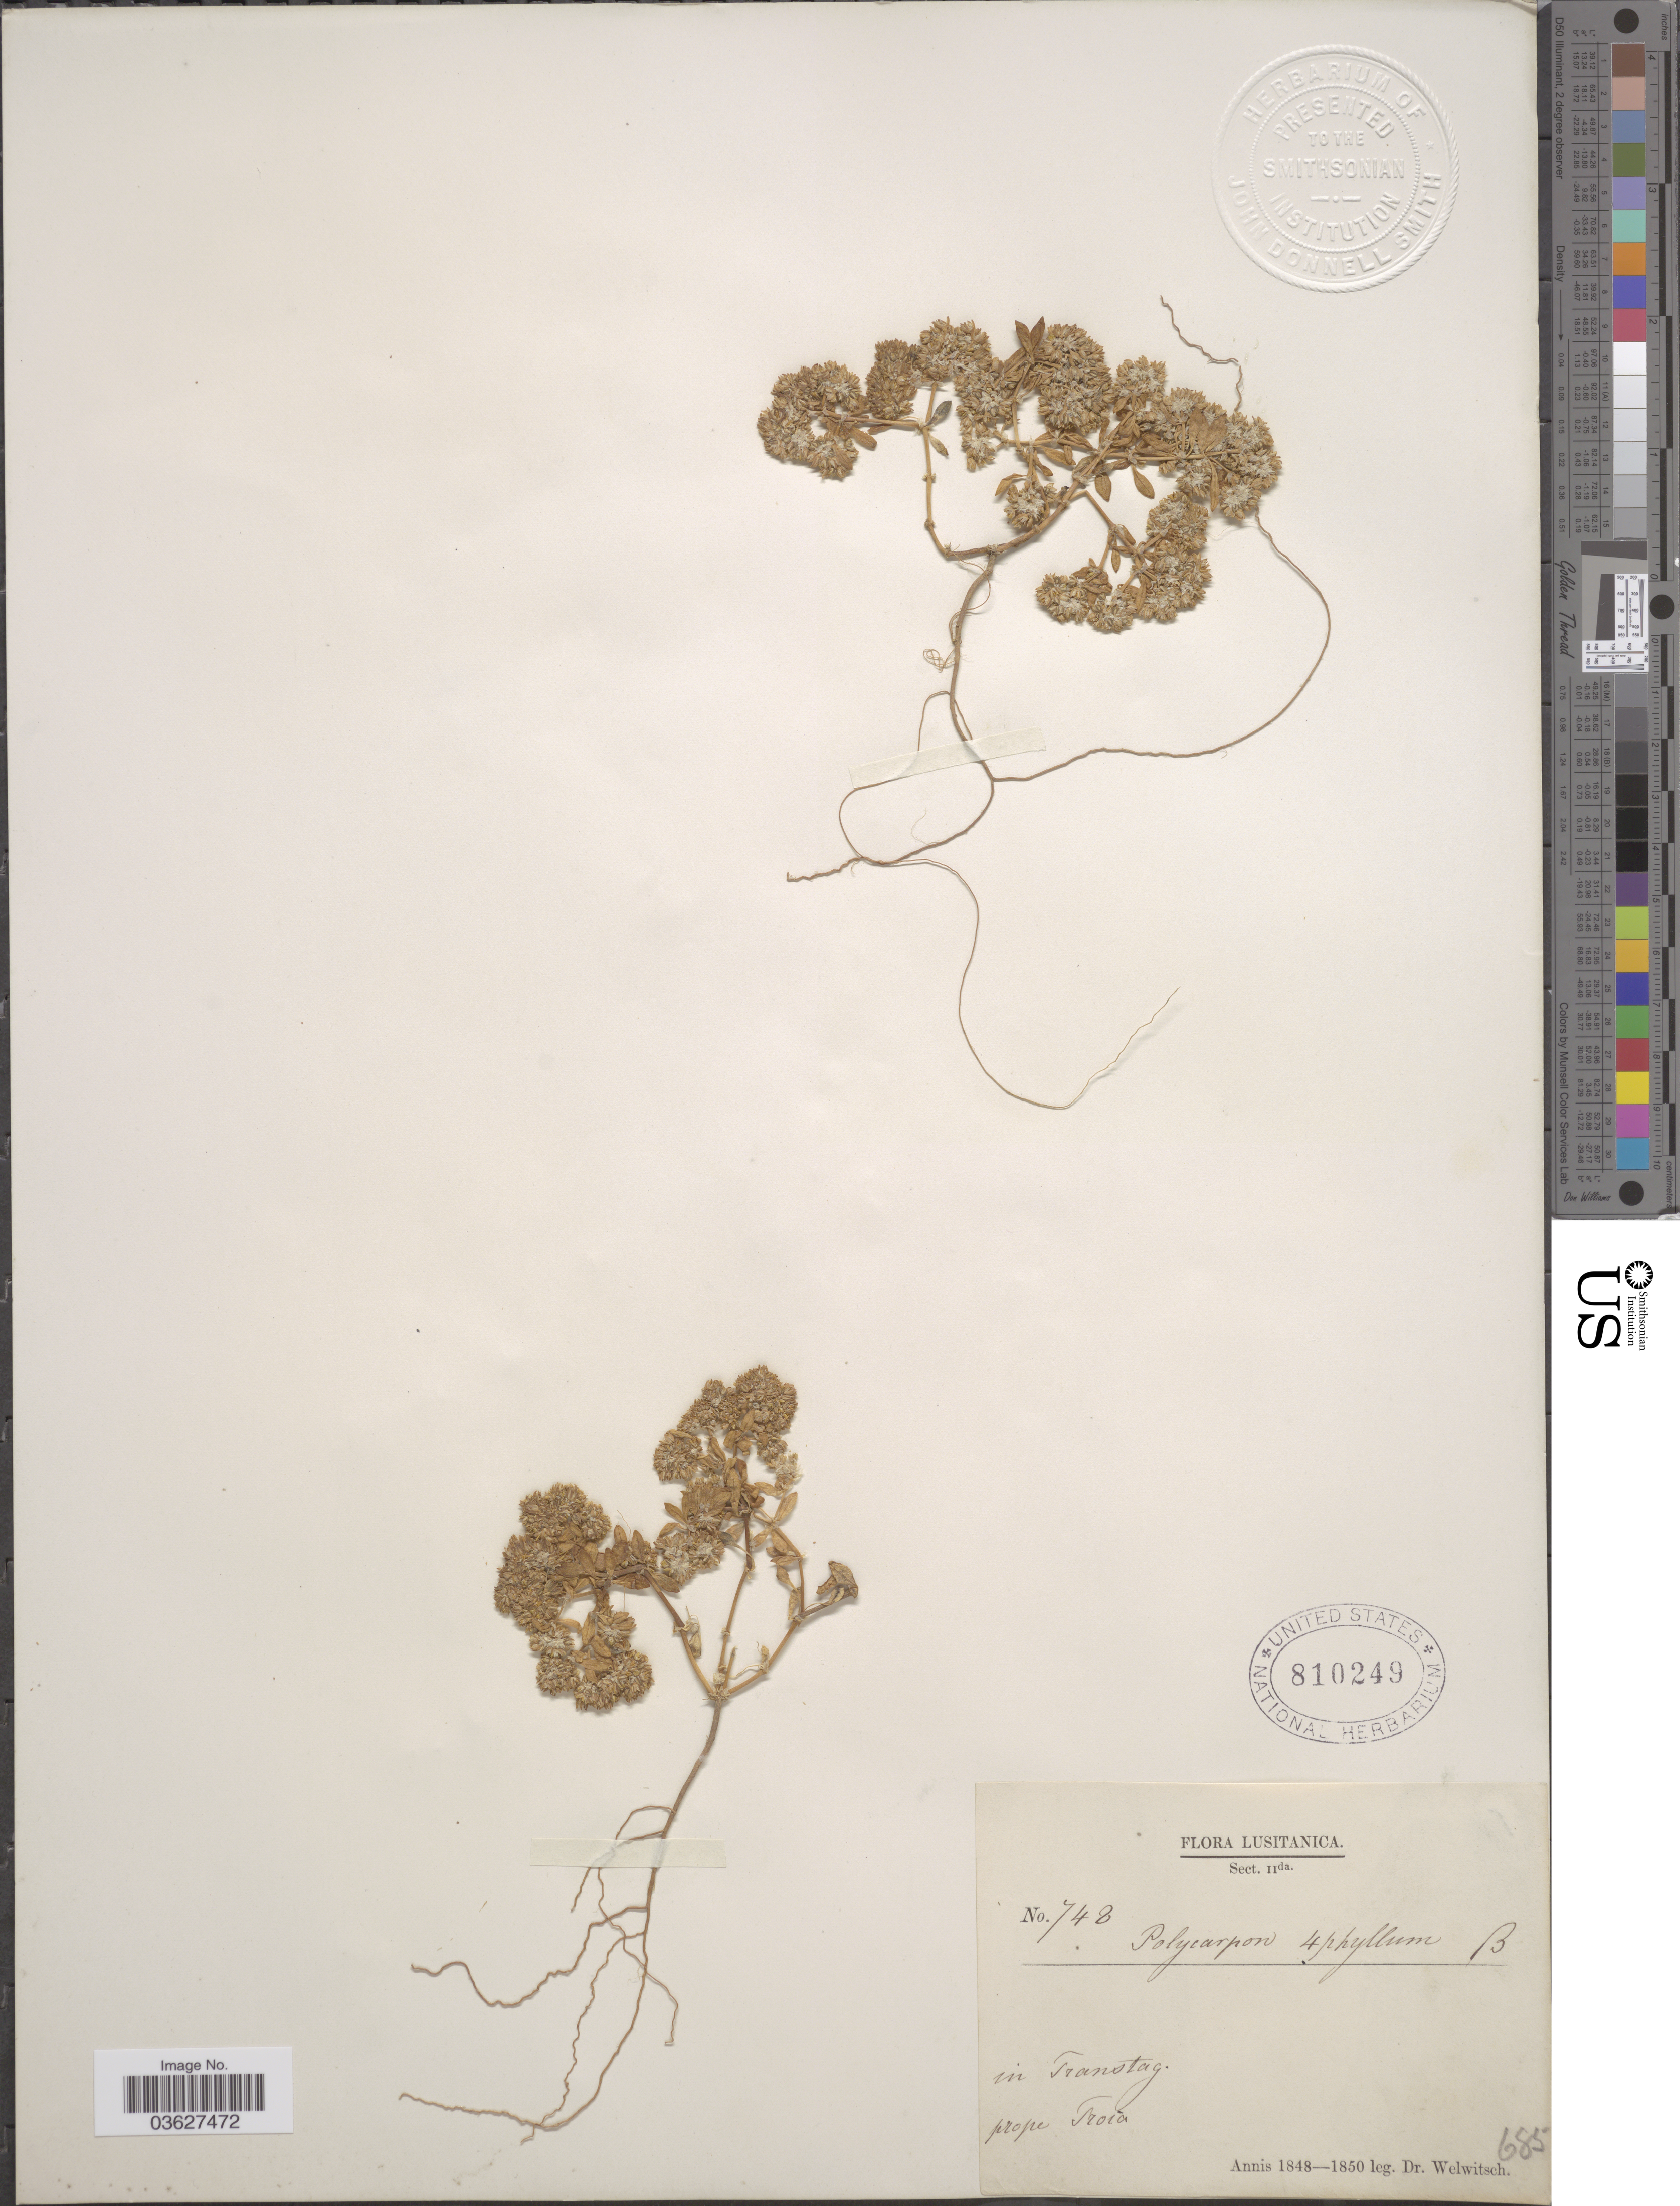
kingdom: Plantae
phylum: Tracheophyta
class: Magnoliopsida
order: Caryophyllales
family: Caryophyllaceae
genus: Polycarpon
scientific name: Polycarpon tetraphyllum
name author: (L.) L.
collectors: -. Welwitsch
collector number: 748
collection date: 1848/1850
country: Portugal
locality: Lusitanica. In Transtag. Prope Troia.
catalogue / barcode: US 810249